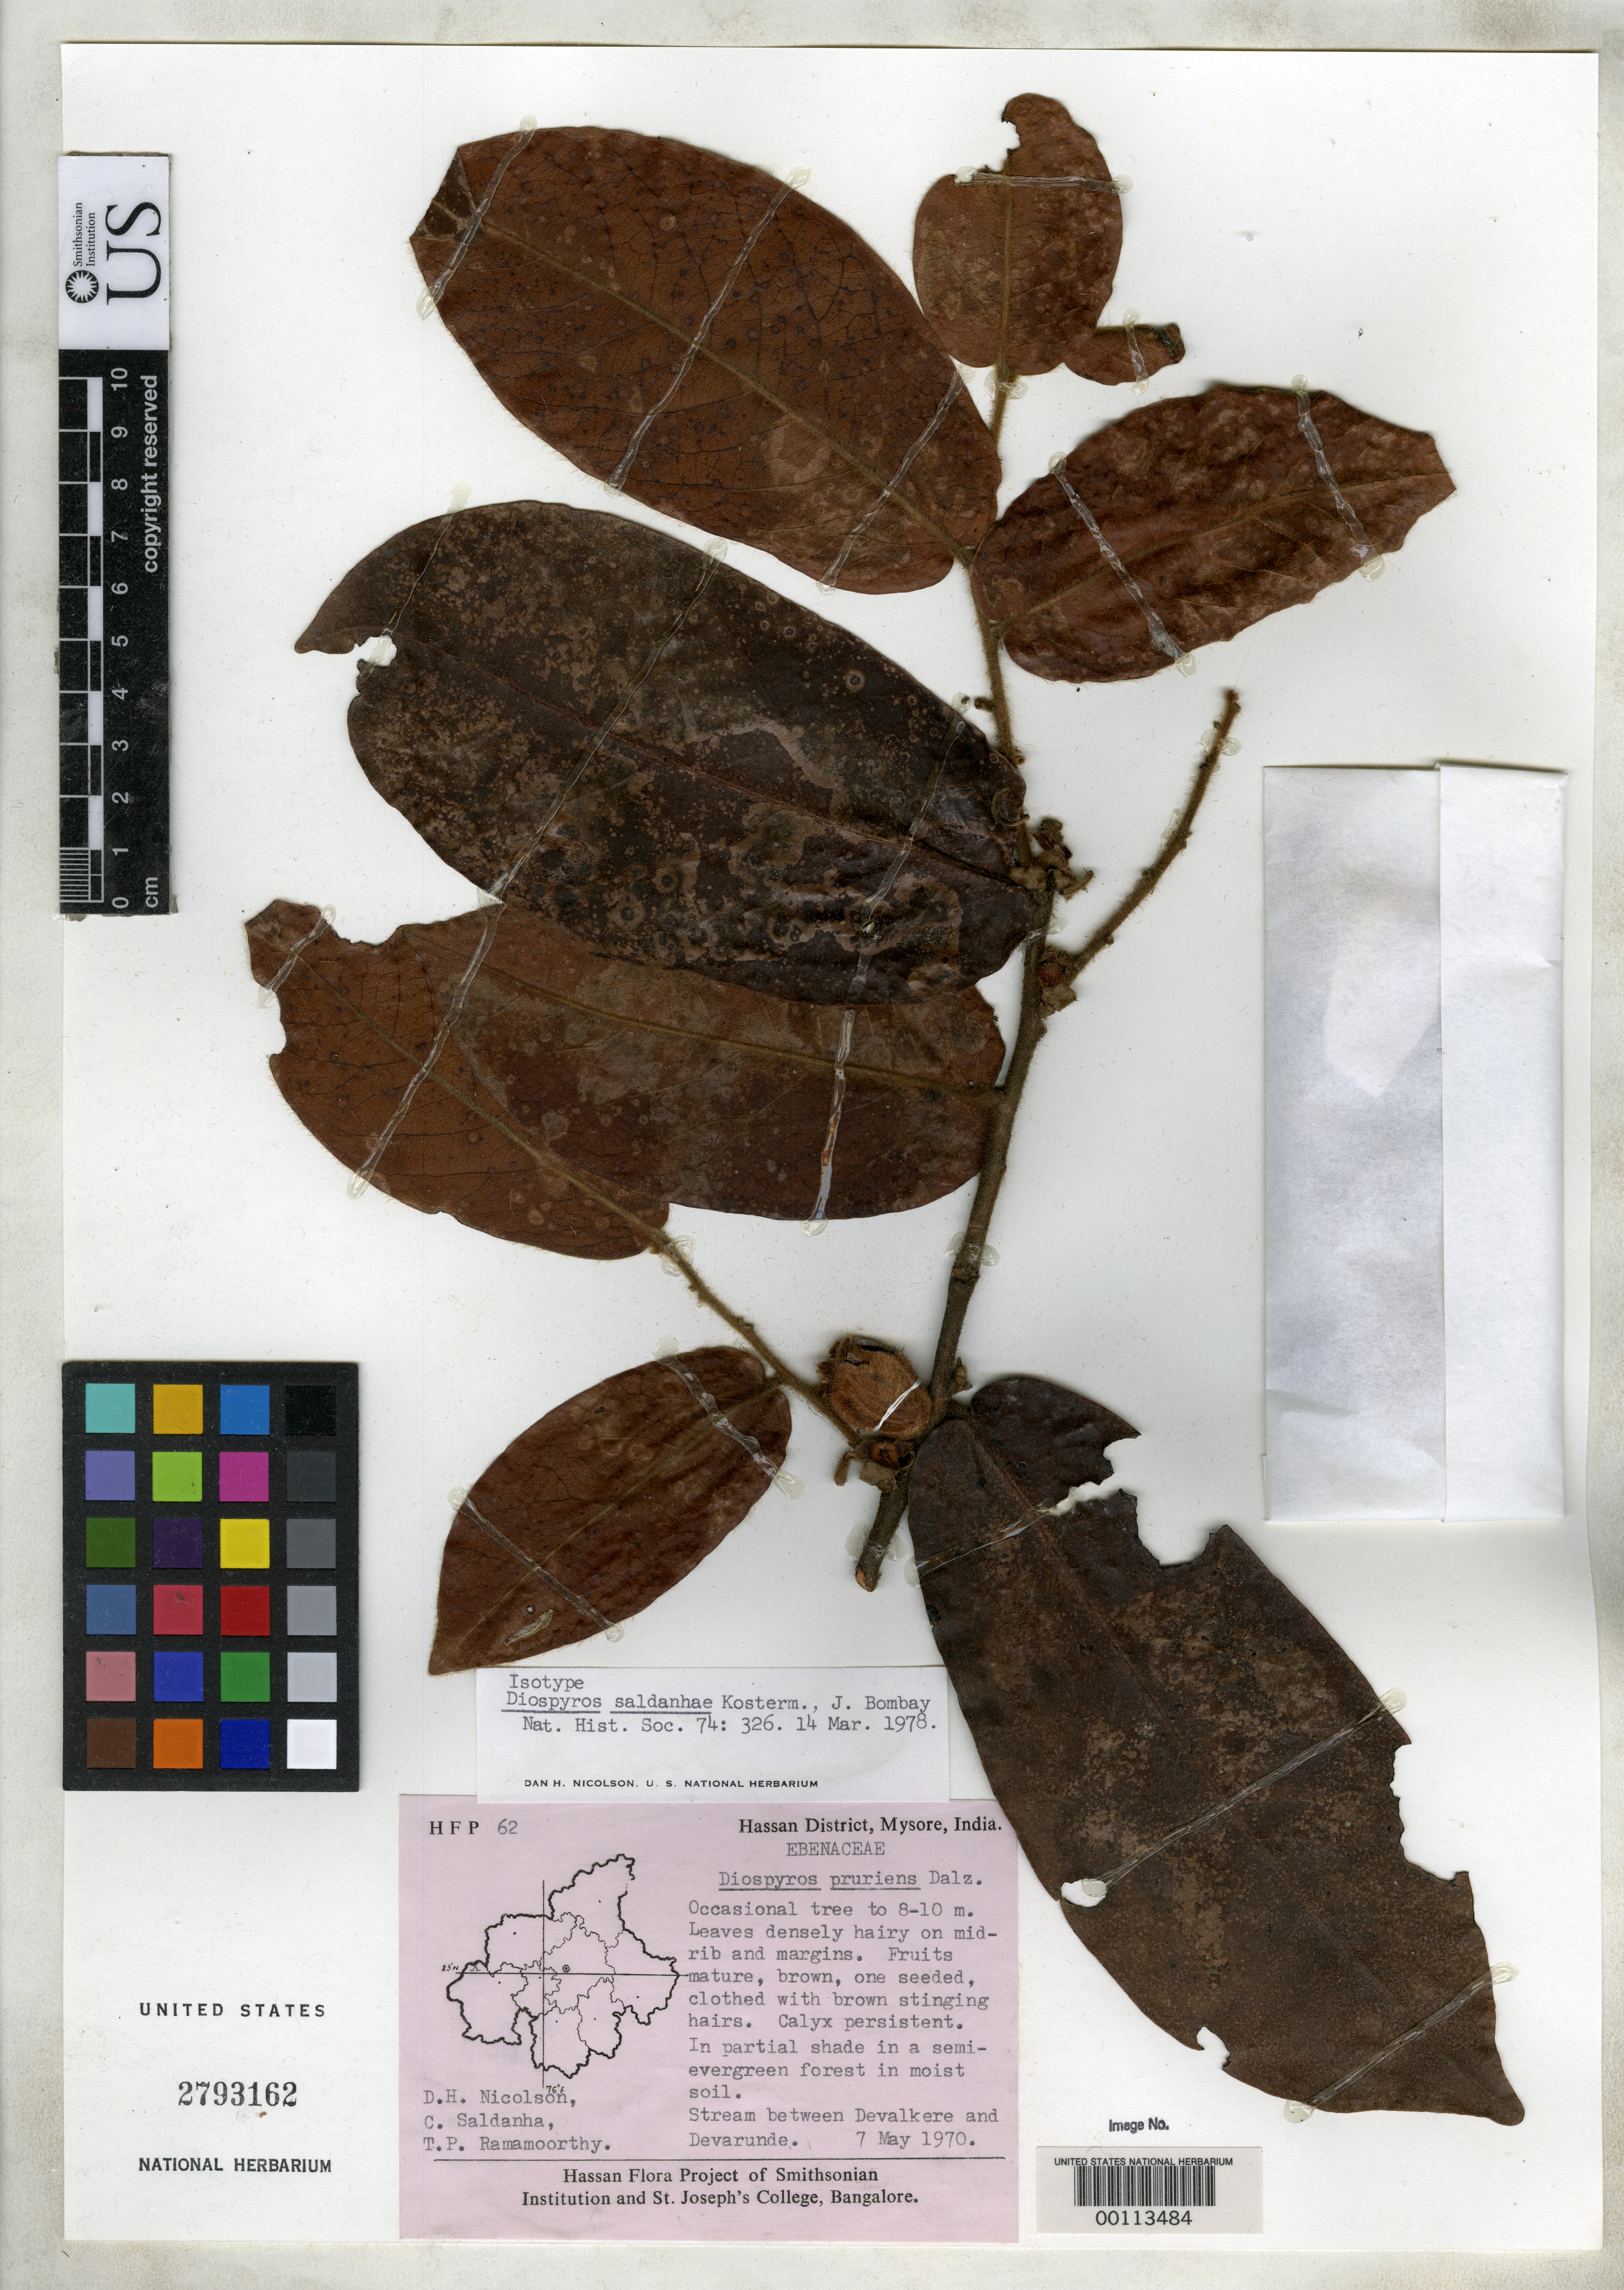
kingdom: Plantae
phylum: Tracheophyta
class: Magnoliopsida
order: Ericales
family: Ebenaceae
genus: Diospyros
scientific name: Diospyros saldanhae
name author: Kosterm.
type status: Isotype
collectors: D. H. Nicolson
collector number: HFP 62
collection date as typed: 07 May 1970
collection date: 1970-05-07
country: India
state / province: Karnataka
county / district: Mysore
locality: Stream between Devalkere and Devarunde.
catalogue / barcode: US 2793162